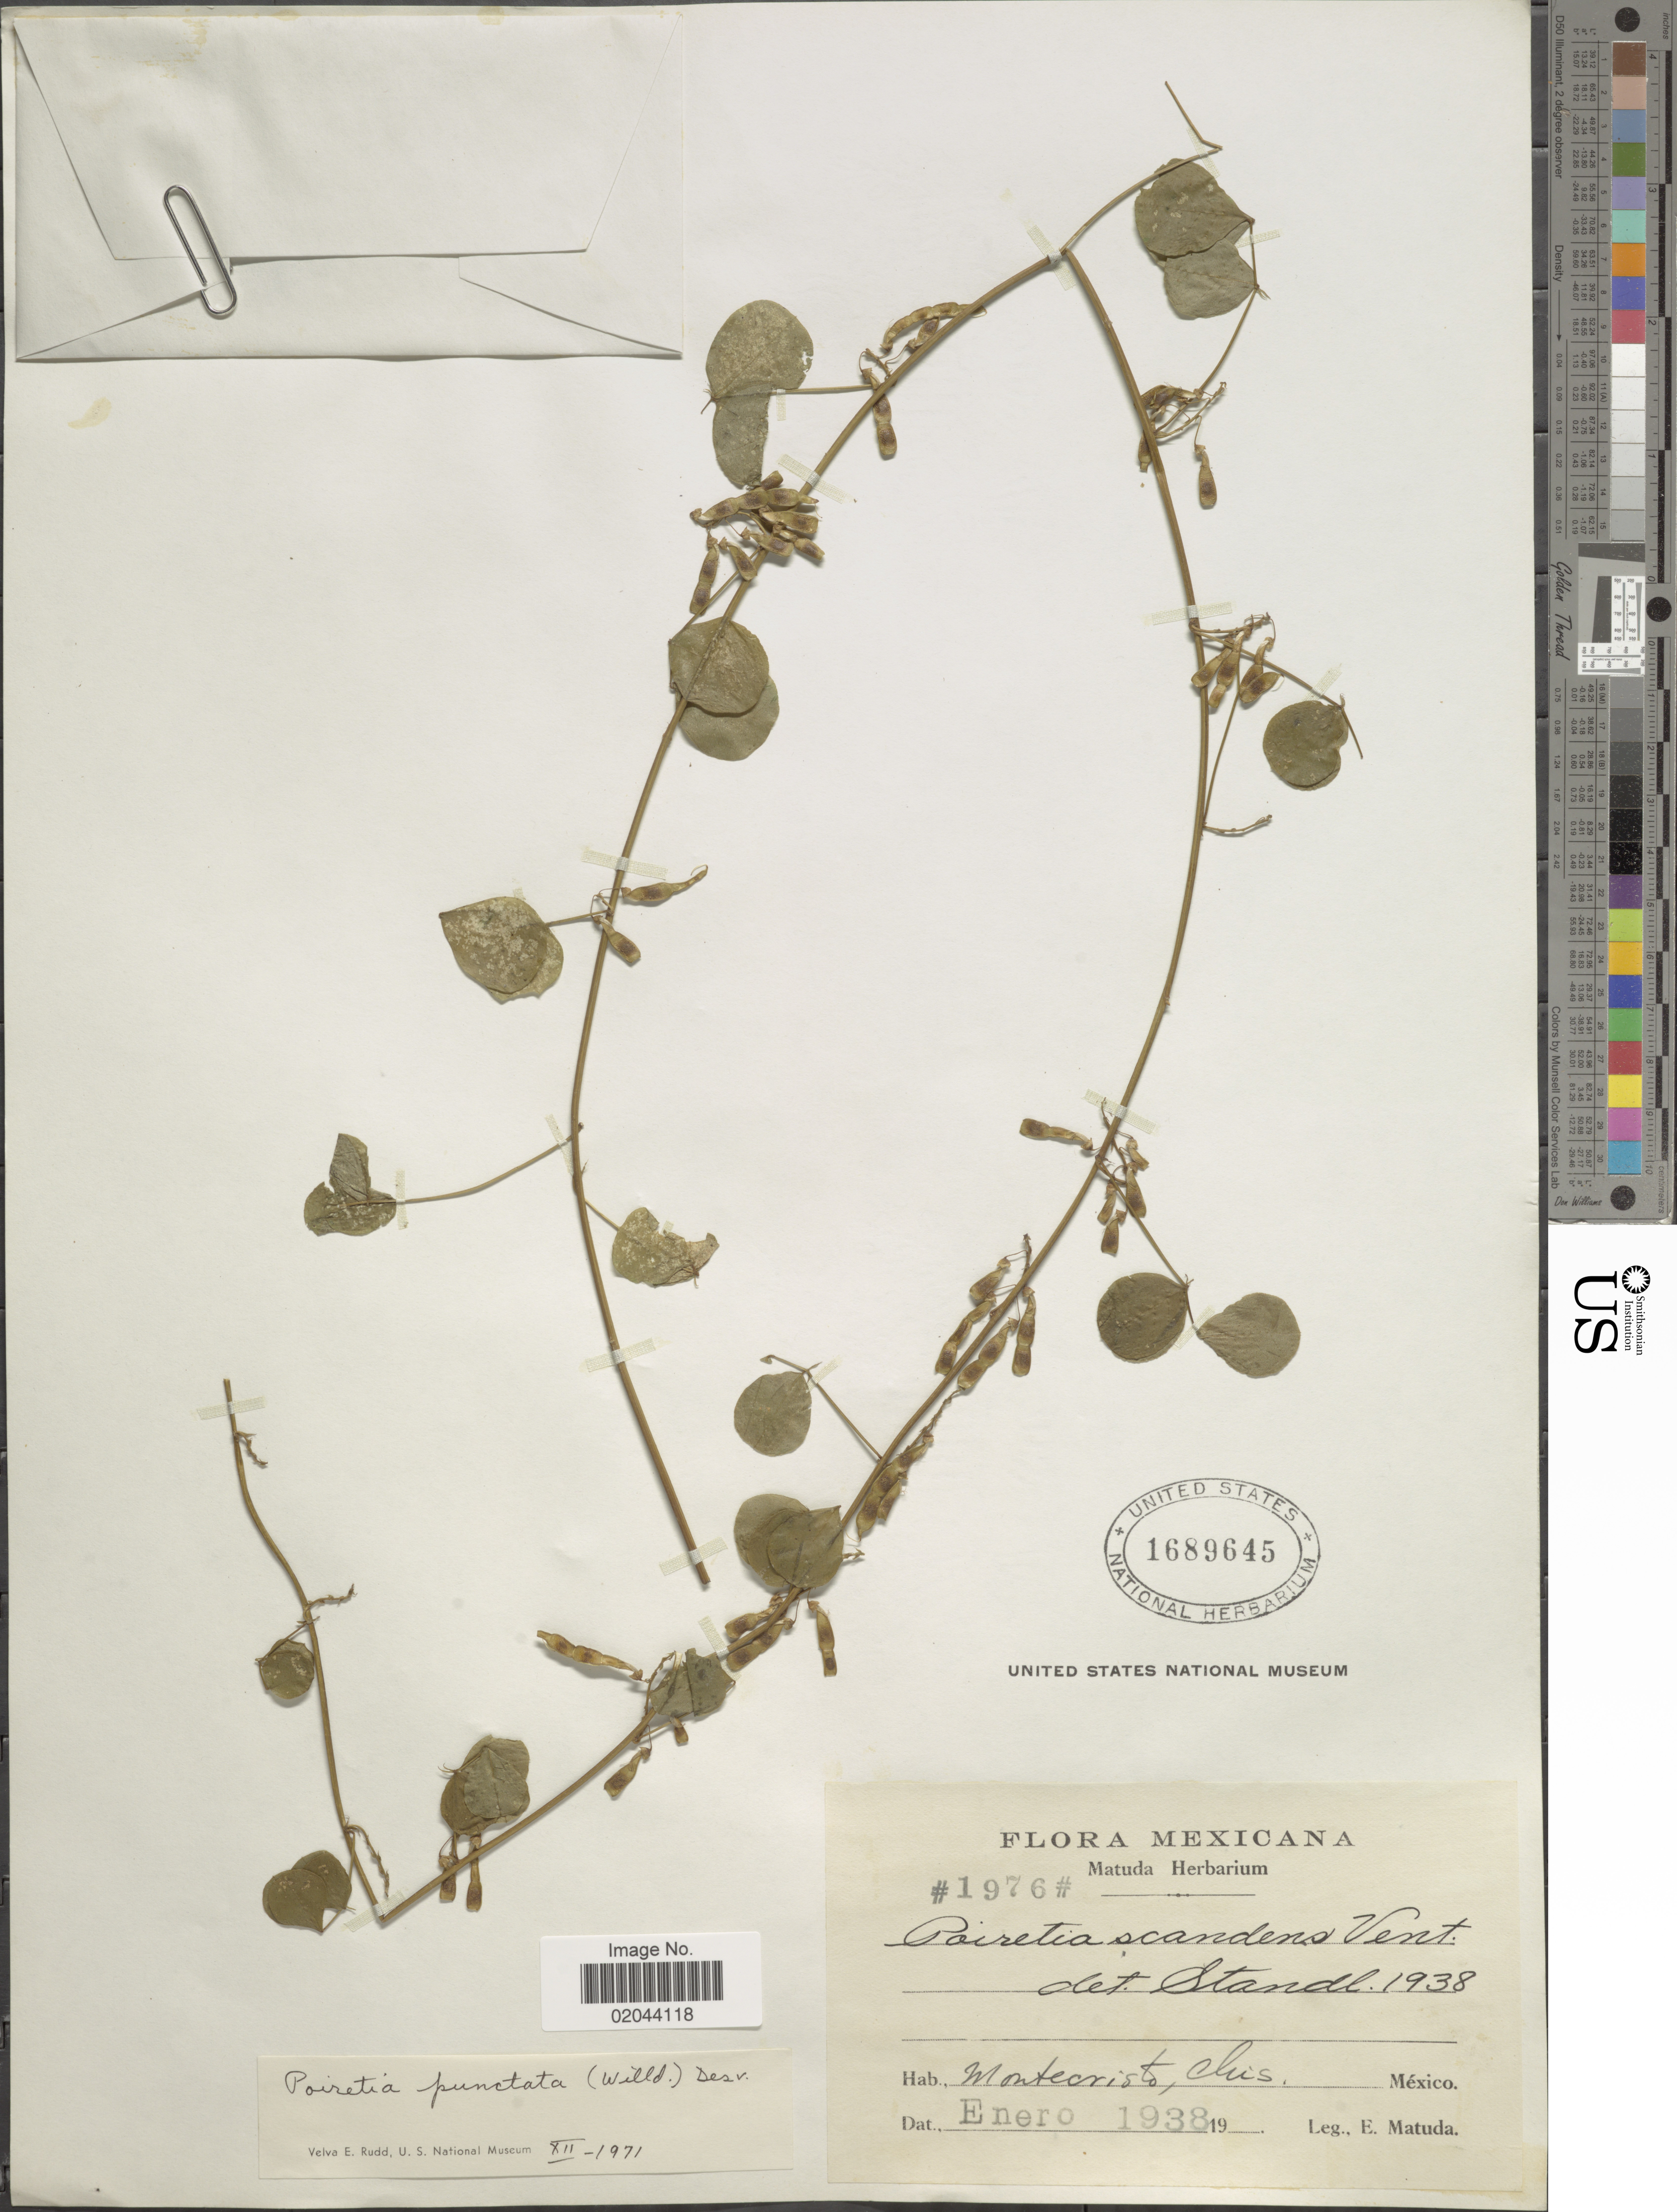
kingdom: Plantae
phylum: Tracheophyta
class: Magnoliopsida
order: Fabales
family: Fabaceae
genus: Poiretia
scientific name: Poiretia scandens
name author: Vent.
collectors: E. Matuda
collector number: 1976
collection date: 1937-01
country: Mexico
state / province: Chiapas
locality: Montecristo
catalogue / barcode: US 1689645